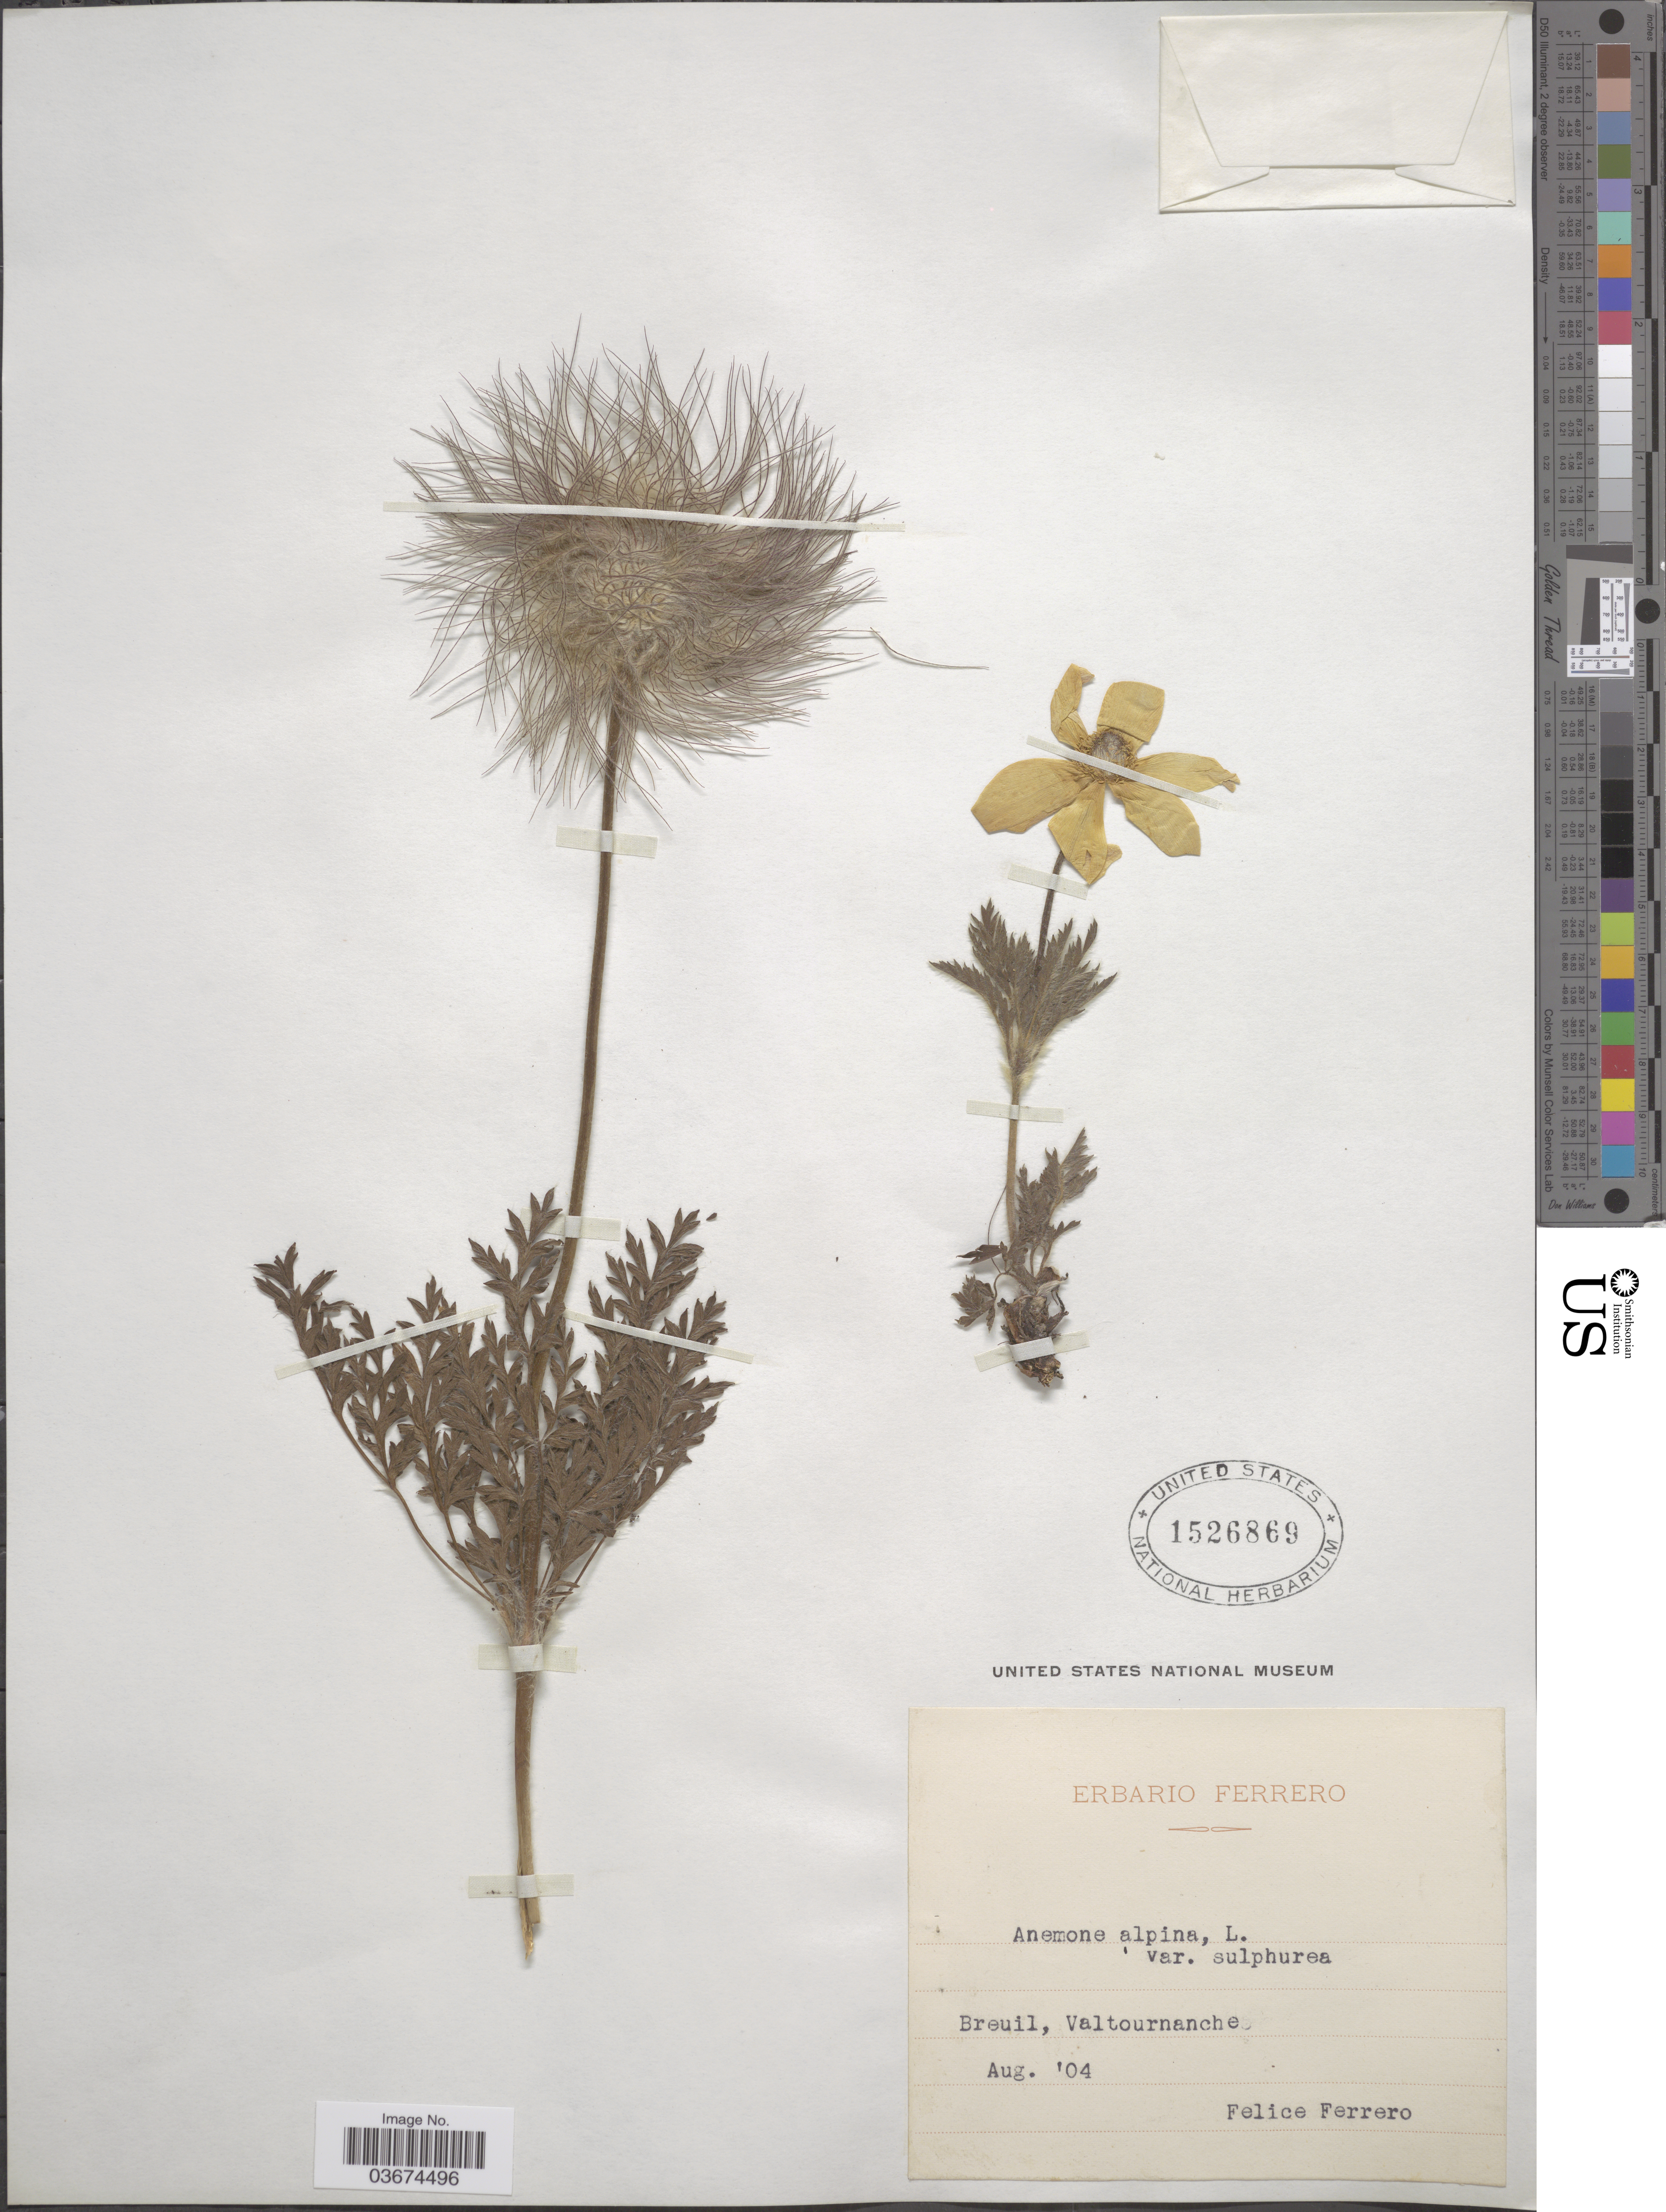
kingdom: Plantae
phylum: Tracheophyta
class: Magnoliopsida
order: Ranunculales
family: Ranunculaceae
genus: Pulsatilla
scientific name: Pulsatilla alpina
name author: Delarbre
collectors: F. Ferrero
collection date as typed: Transcribed d/m/y: /8/4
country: Italy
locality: Breuil, Valtournanche.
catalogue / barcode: US 1526869